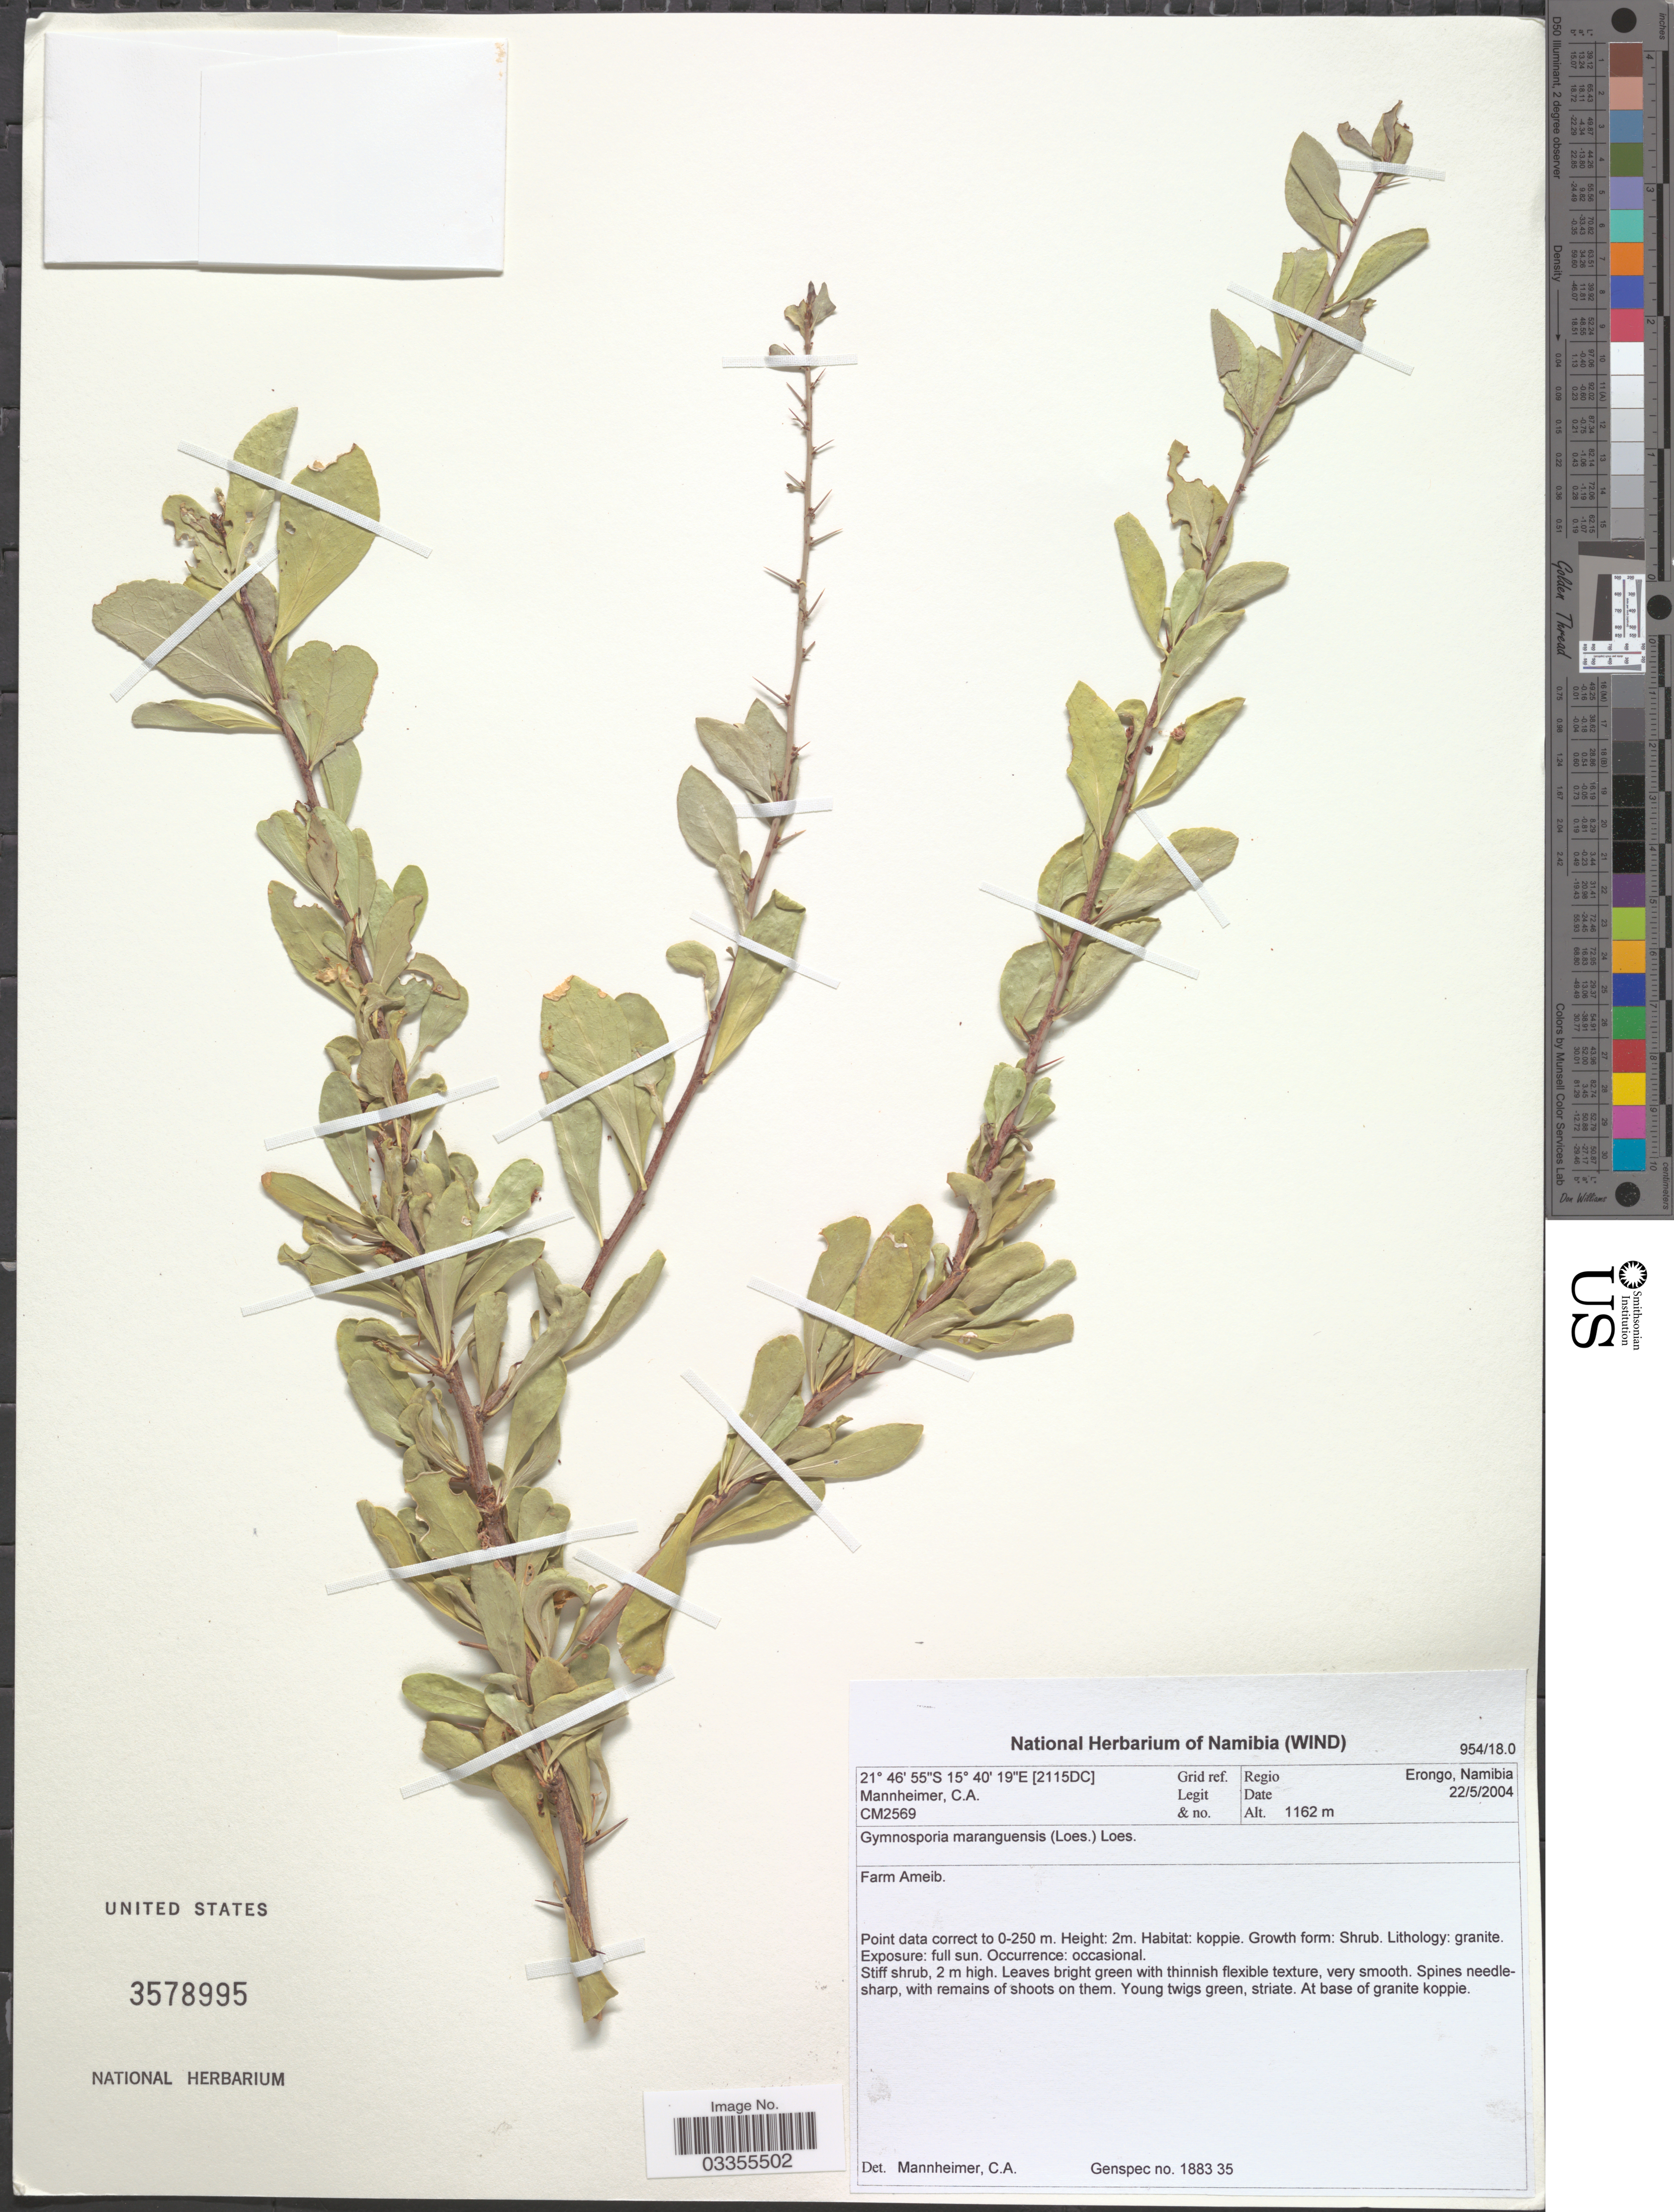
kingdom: Plantae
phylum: Tracheophyta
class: Magnoliopsida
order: Celastrales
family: Celastraceae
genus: Gymnosporia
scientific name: Gymnosporia maranguensis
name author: (Loes.) Loes.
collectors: C. A. Mannheimer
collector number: CM2569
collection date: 2004-05-22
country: Namibia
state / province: Erongo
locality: [2115DC] Grif ref. Regio Erongo. Farm Ameib.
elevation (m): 1162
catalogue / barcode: US 3578995